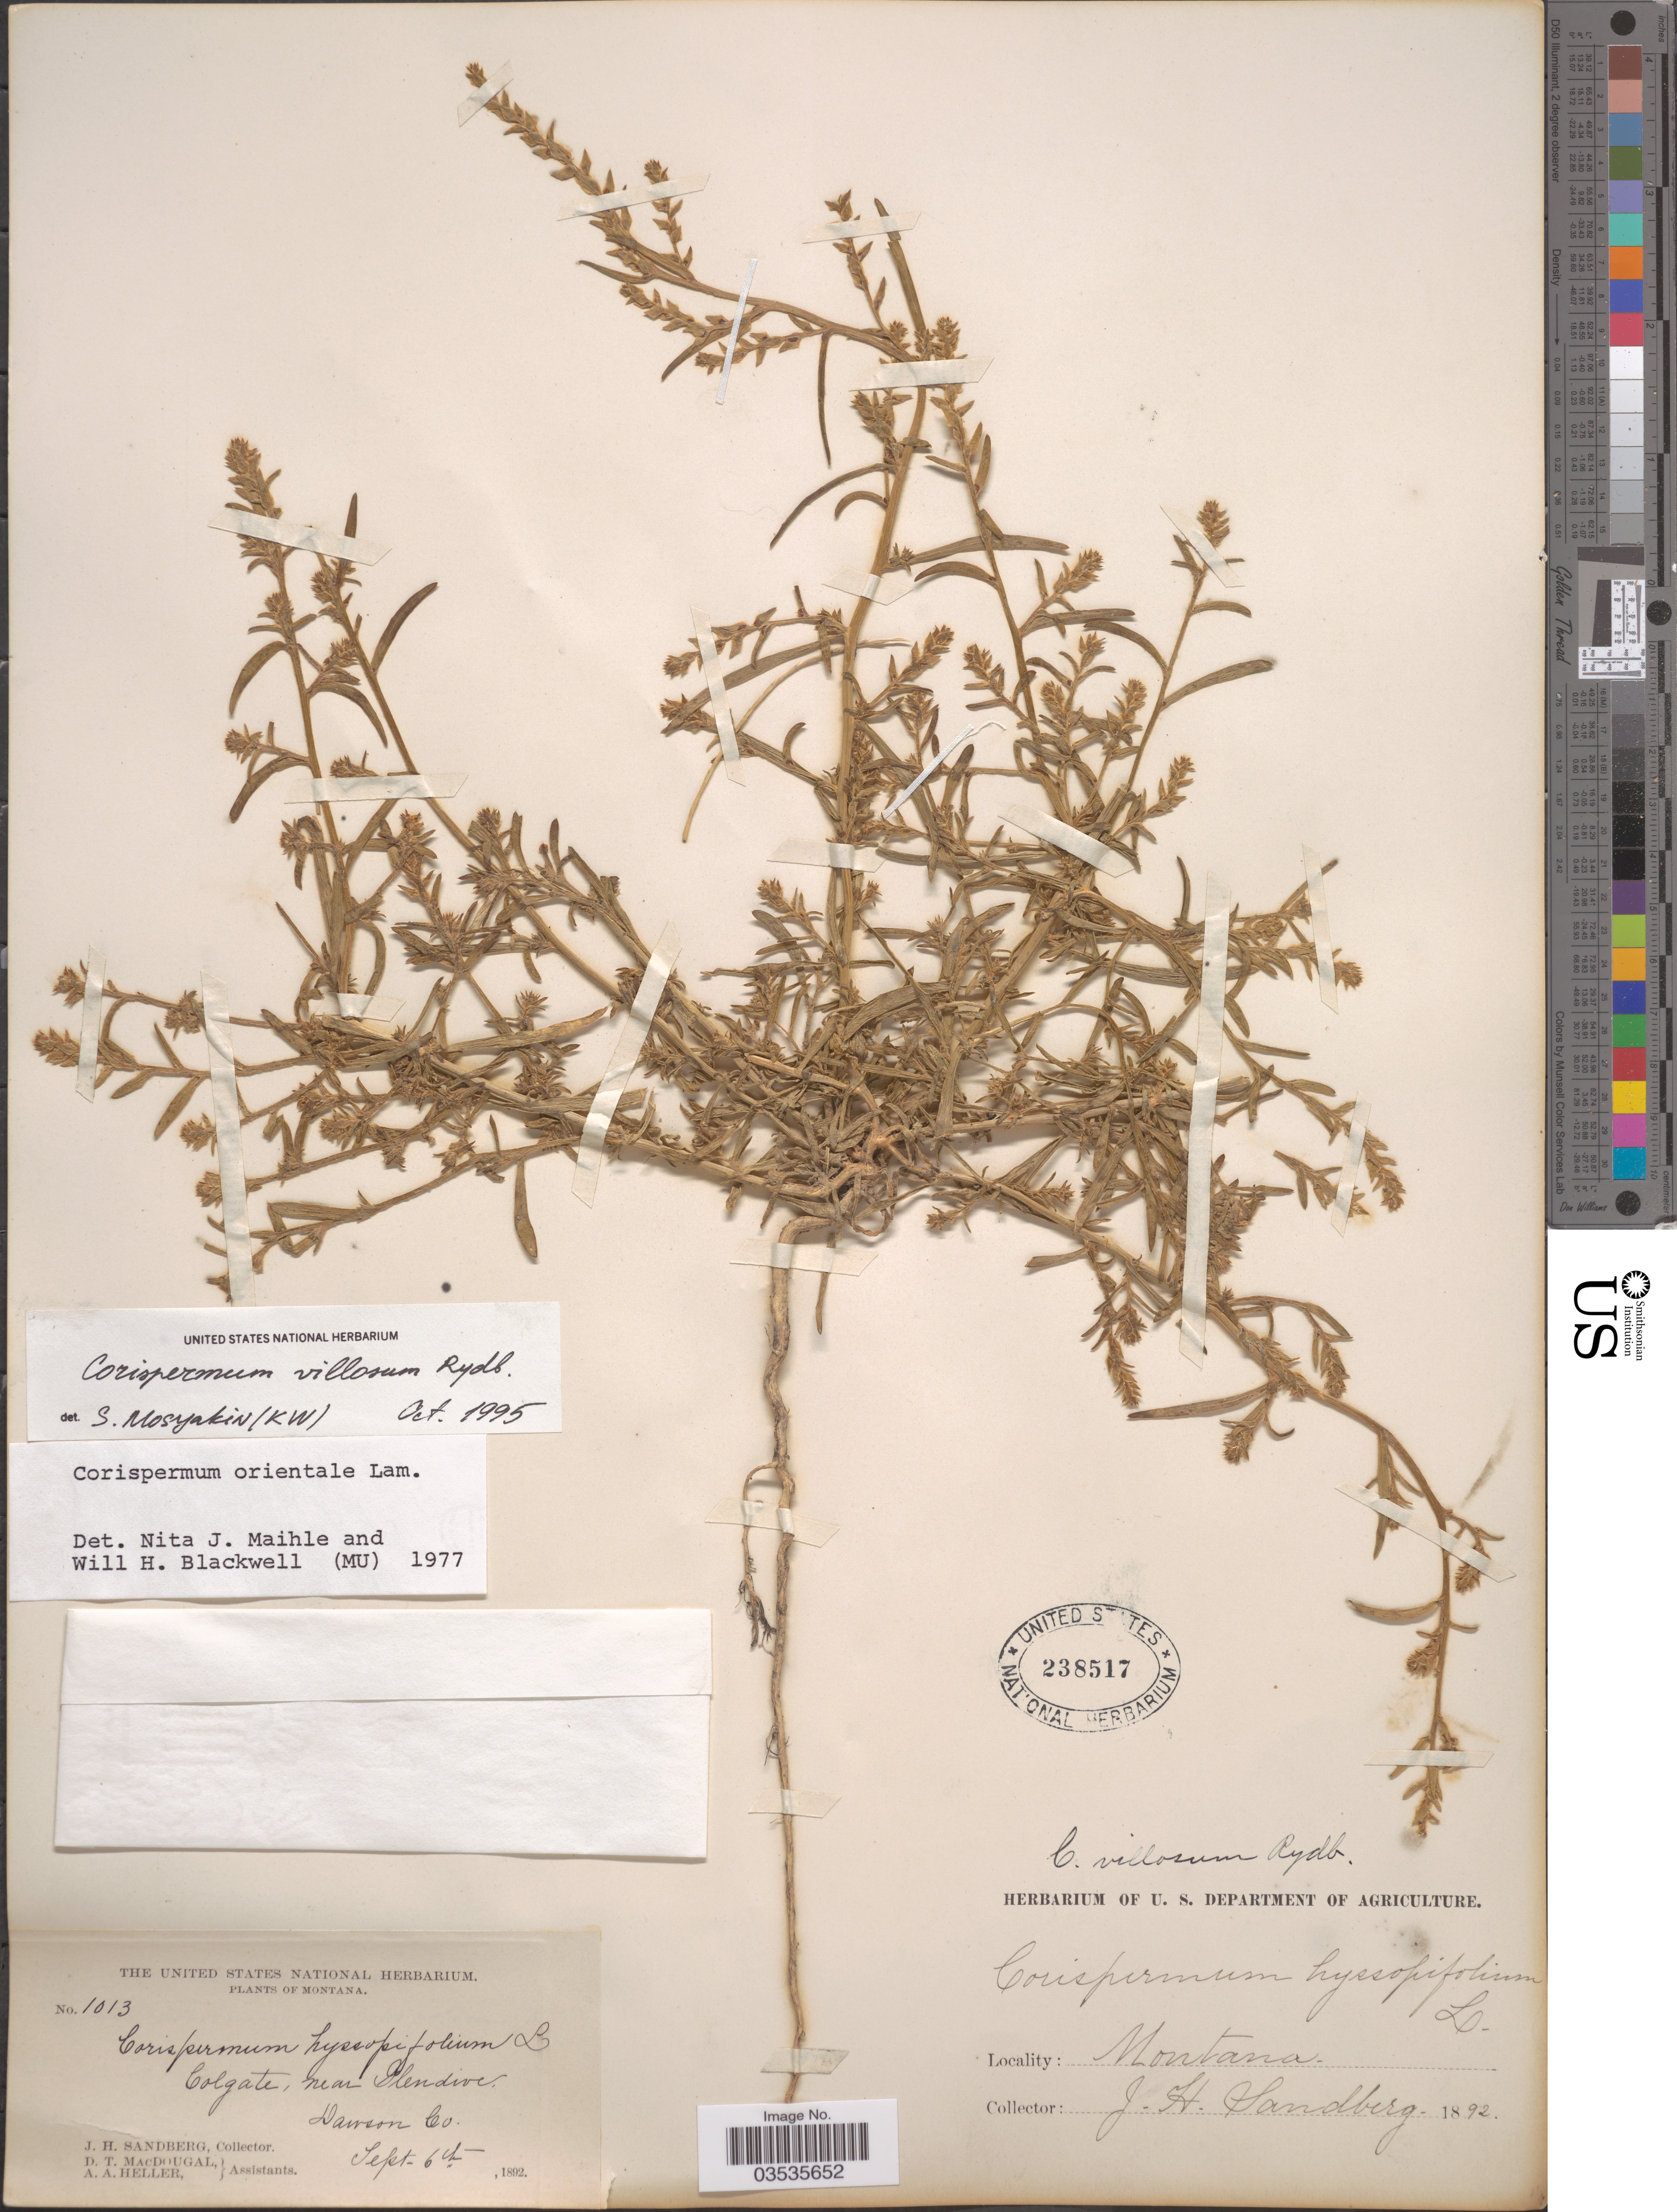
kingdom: Plantae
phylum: Tracheophyta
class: Magnoliopsida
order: Caryophyllales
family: Amaranthaceae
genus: Corispermum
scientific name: Corispermum villosum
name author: Rydb.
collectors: J. H. Sandberg, D. T. MacDougal & A. A. Heller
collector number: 1013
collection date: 1892-09-06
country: United States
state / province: Montana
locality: Colgate, near Glendive, Dawson Co.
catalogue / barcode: US 238517